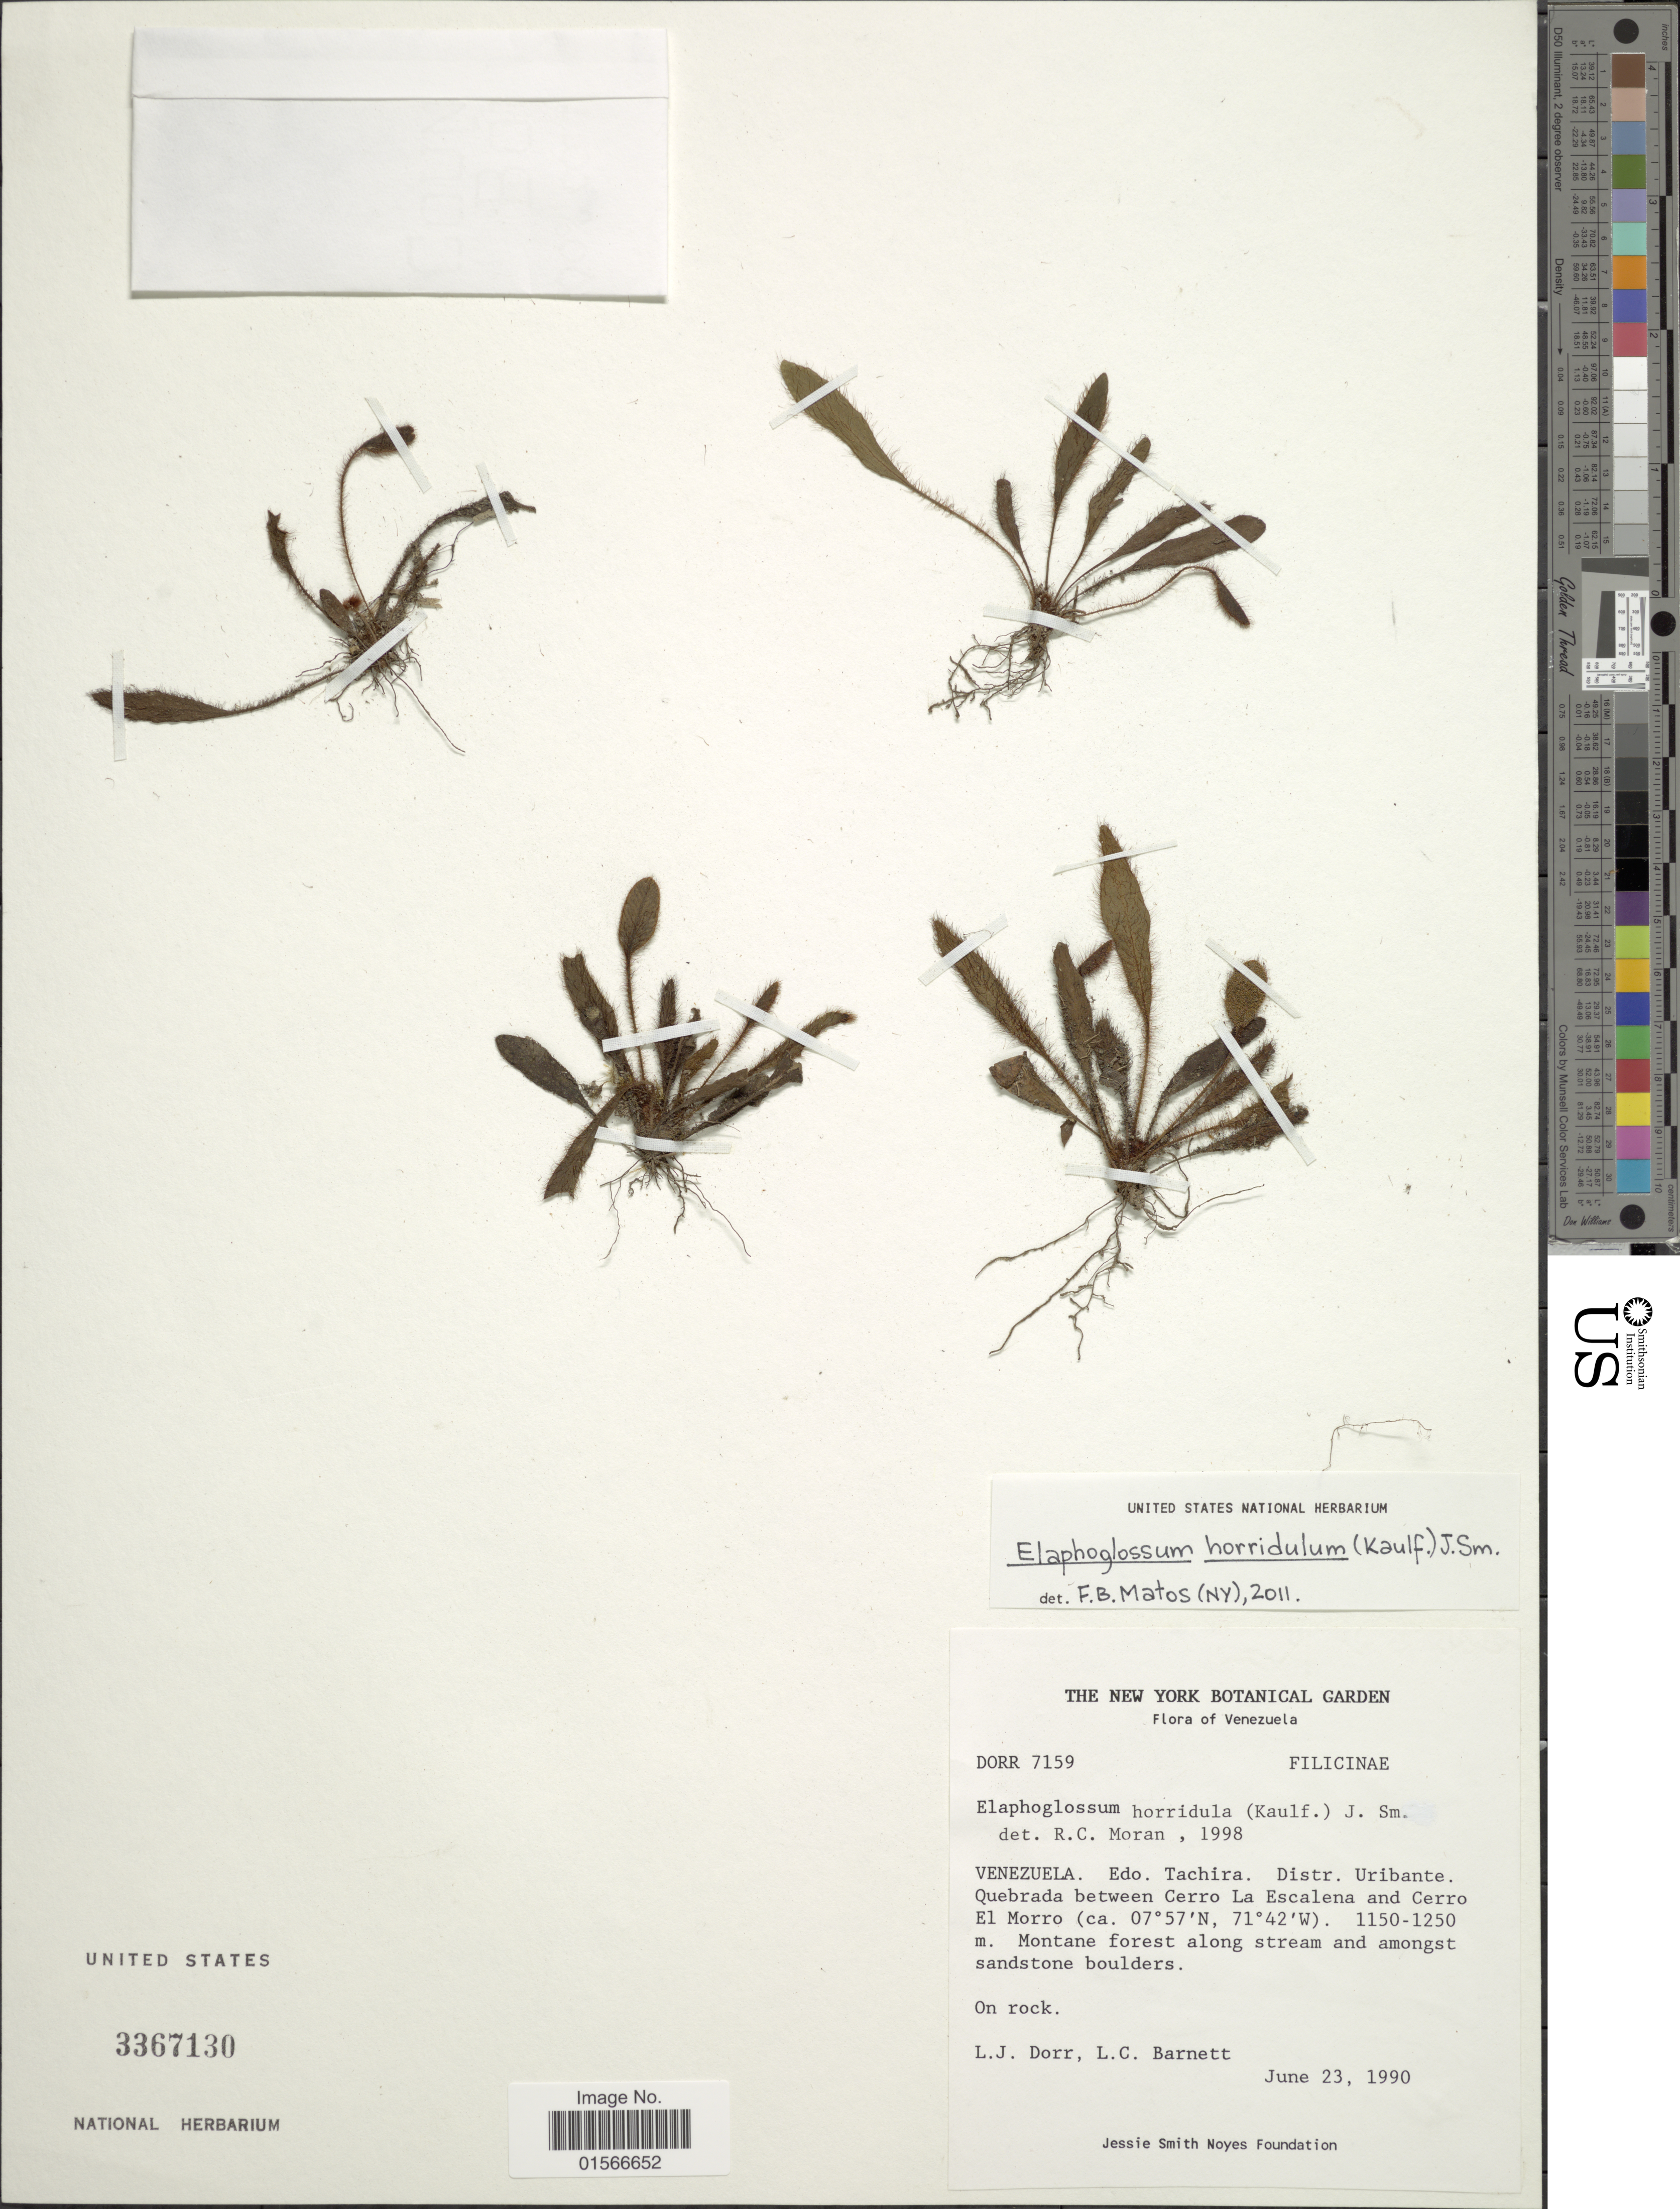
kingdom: Plantae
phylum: Tracheophyta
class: Polypodiopsida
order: Polypodiales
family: Dryopteridaceae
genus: Elaphoglossum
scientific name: Elaphoglossum horridulum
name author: (Kaulf.) J. Sm.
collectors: L. J. Dorr & L. C. Barnett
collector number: DORR 7159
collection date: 1990-06-23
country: Venezuela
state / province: Táchira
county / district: Uribante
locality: Quebrada between Cerro La Escalena and Cerro El Morro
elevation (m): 1150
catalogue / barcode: US 3367130